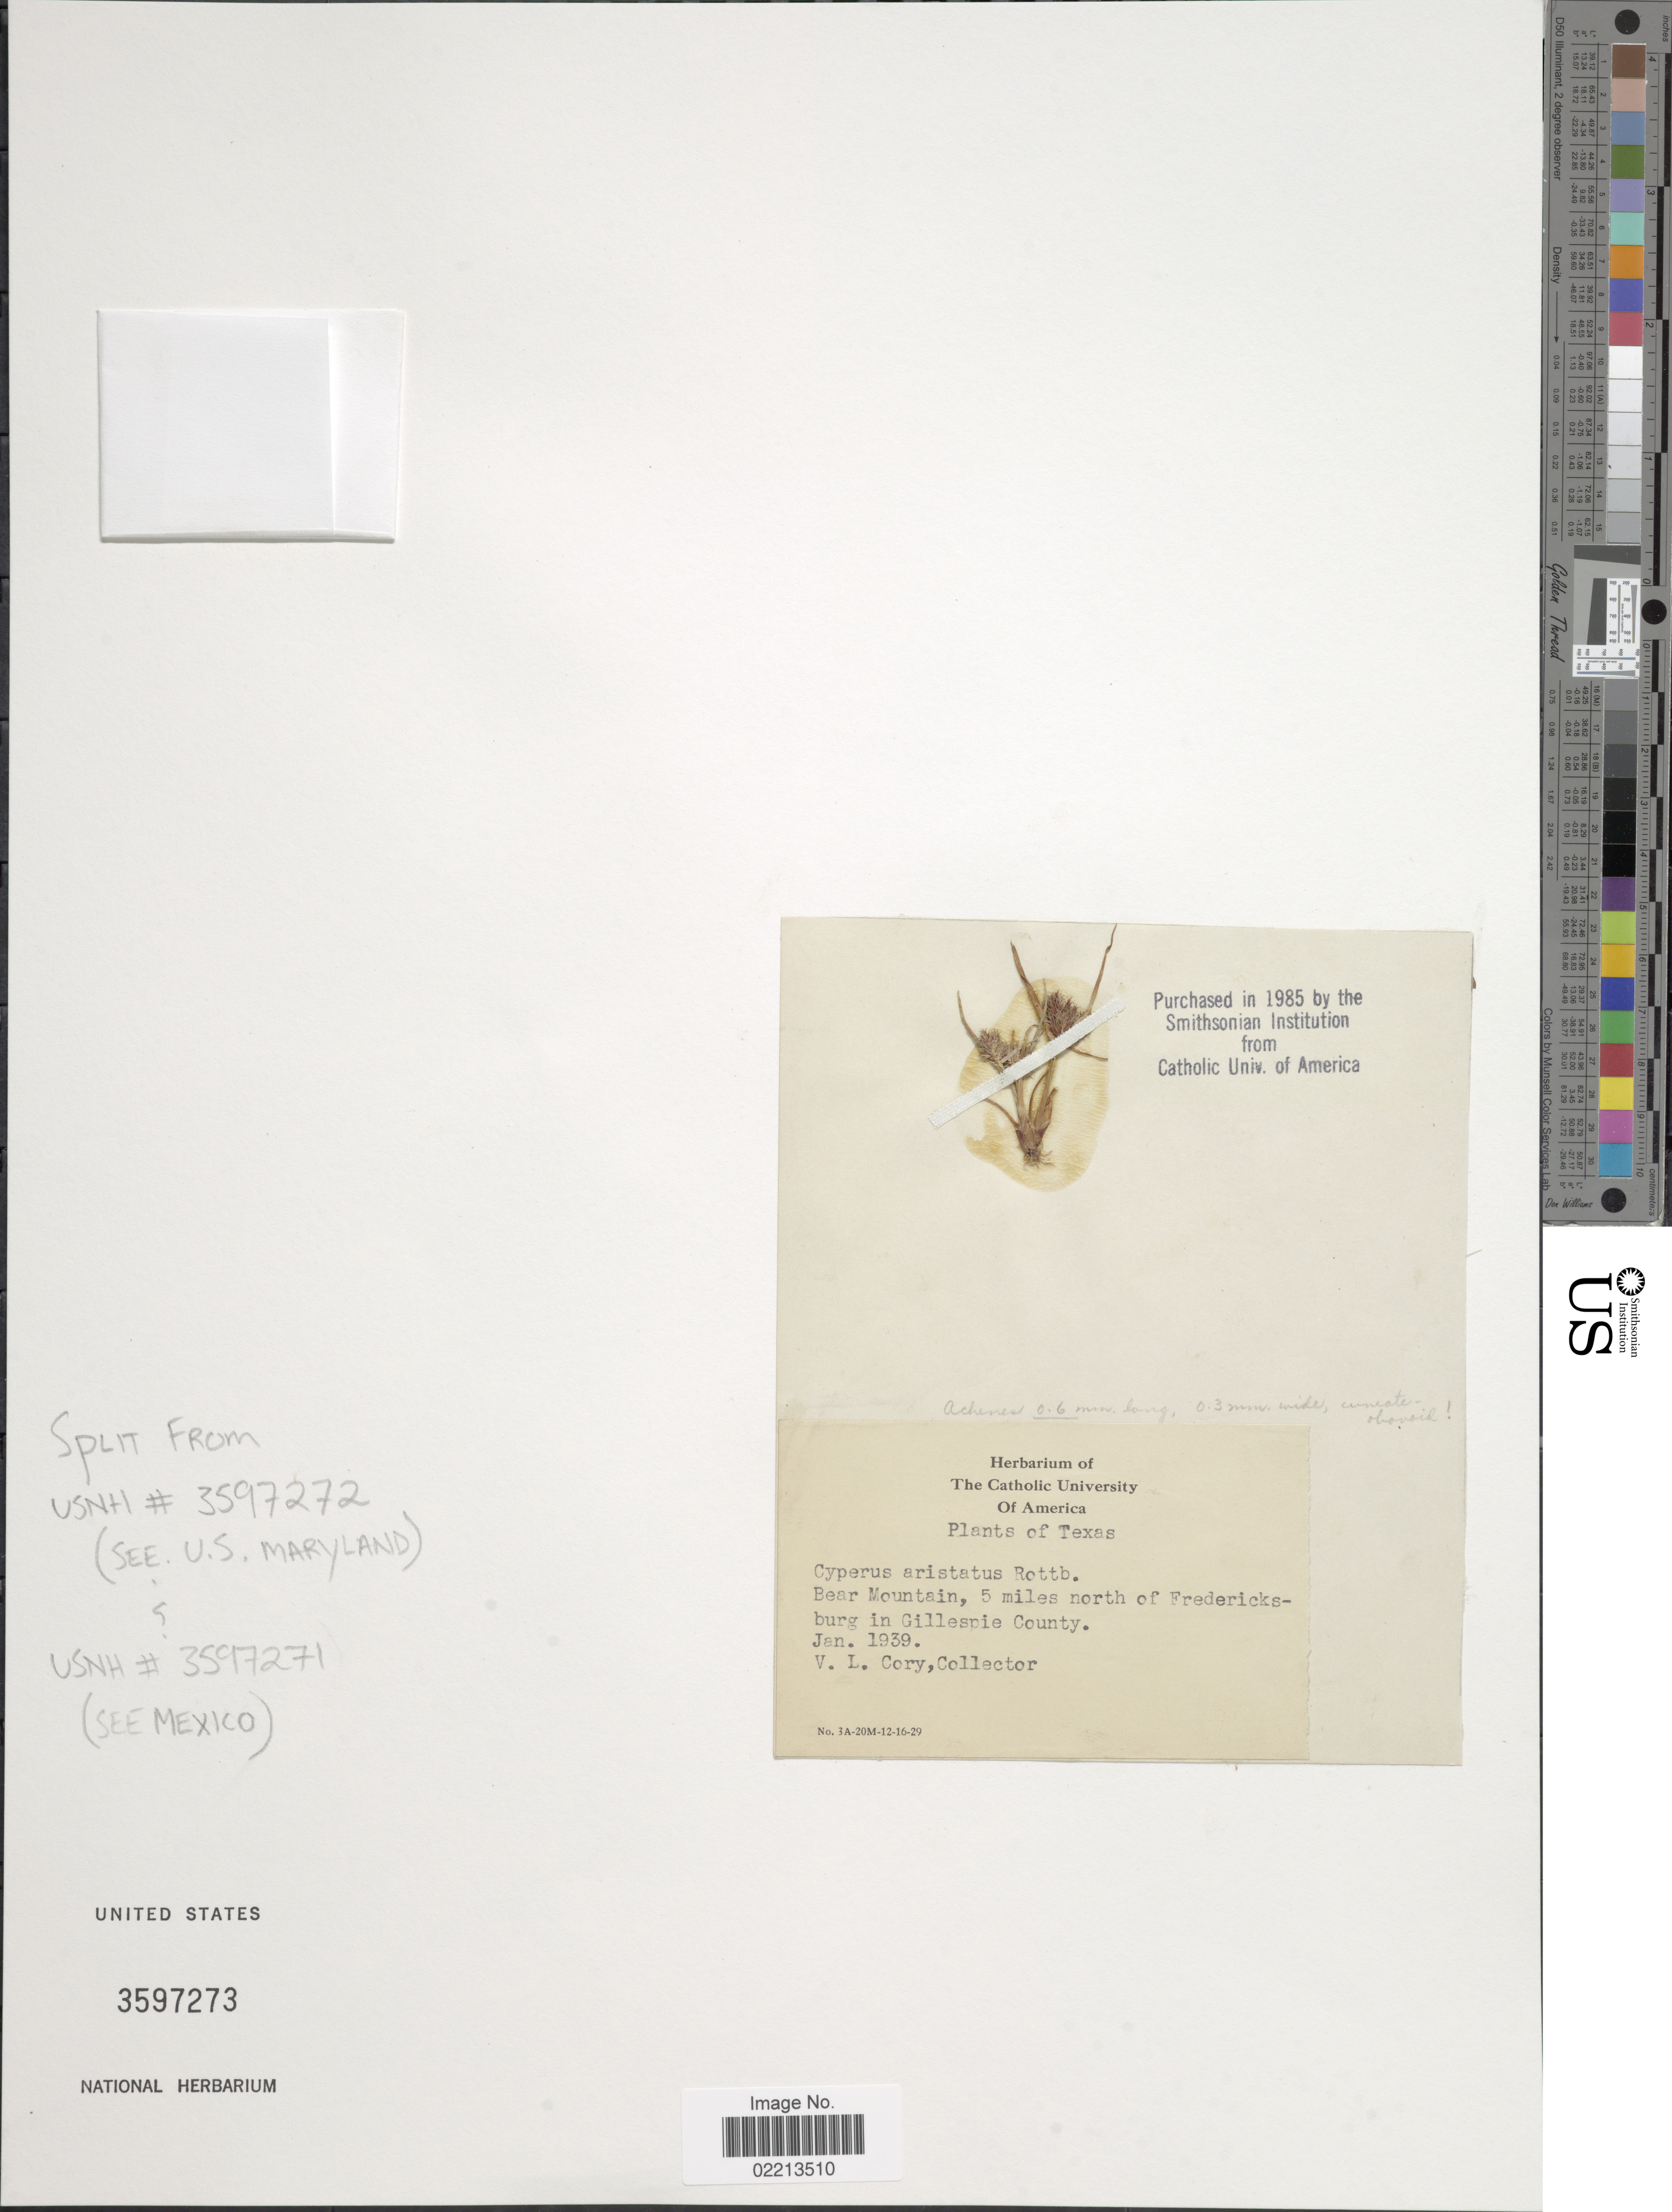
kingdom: Plantae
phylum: Tracheophyta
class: Liliopsida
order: Poales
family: Cyperaceae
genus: Cyperus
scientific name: Cyperus squarrosus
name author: L.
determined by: Strong, Mark T., (BOT), Smithsonian Institution - National Museum of Natural History (UNITED STATES)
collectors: V. Cory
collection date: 1939-01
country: United States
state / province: Texas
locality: Bear Mountain, 5 miles north of Fredericksburg in Gillespie County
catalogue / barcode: US 3597273